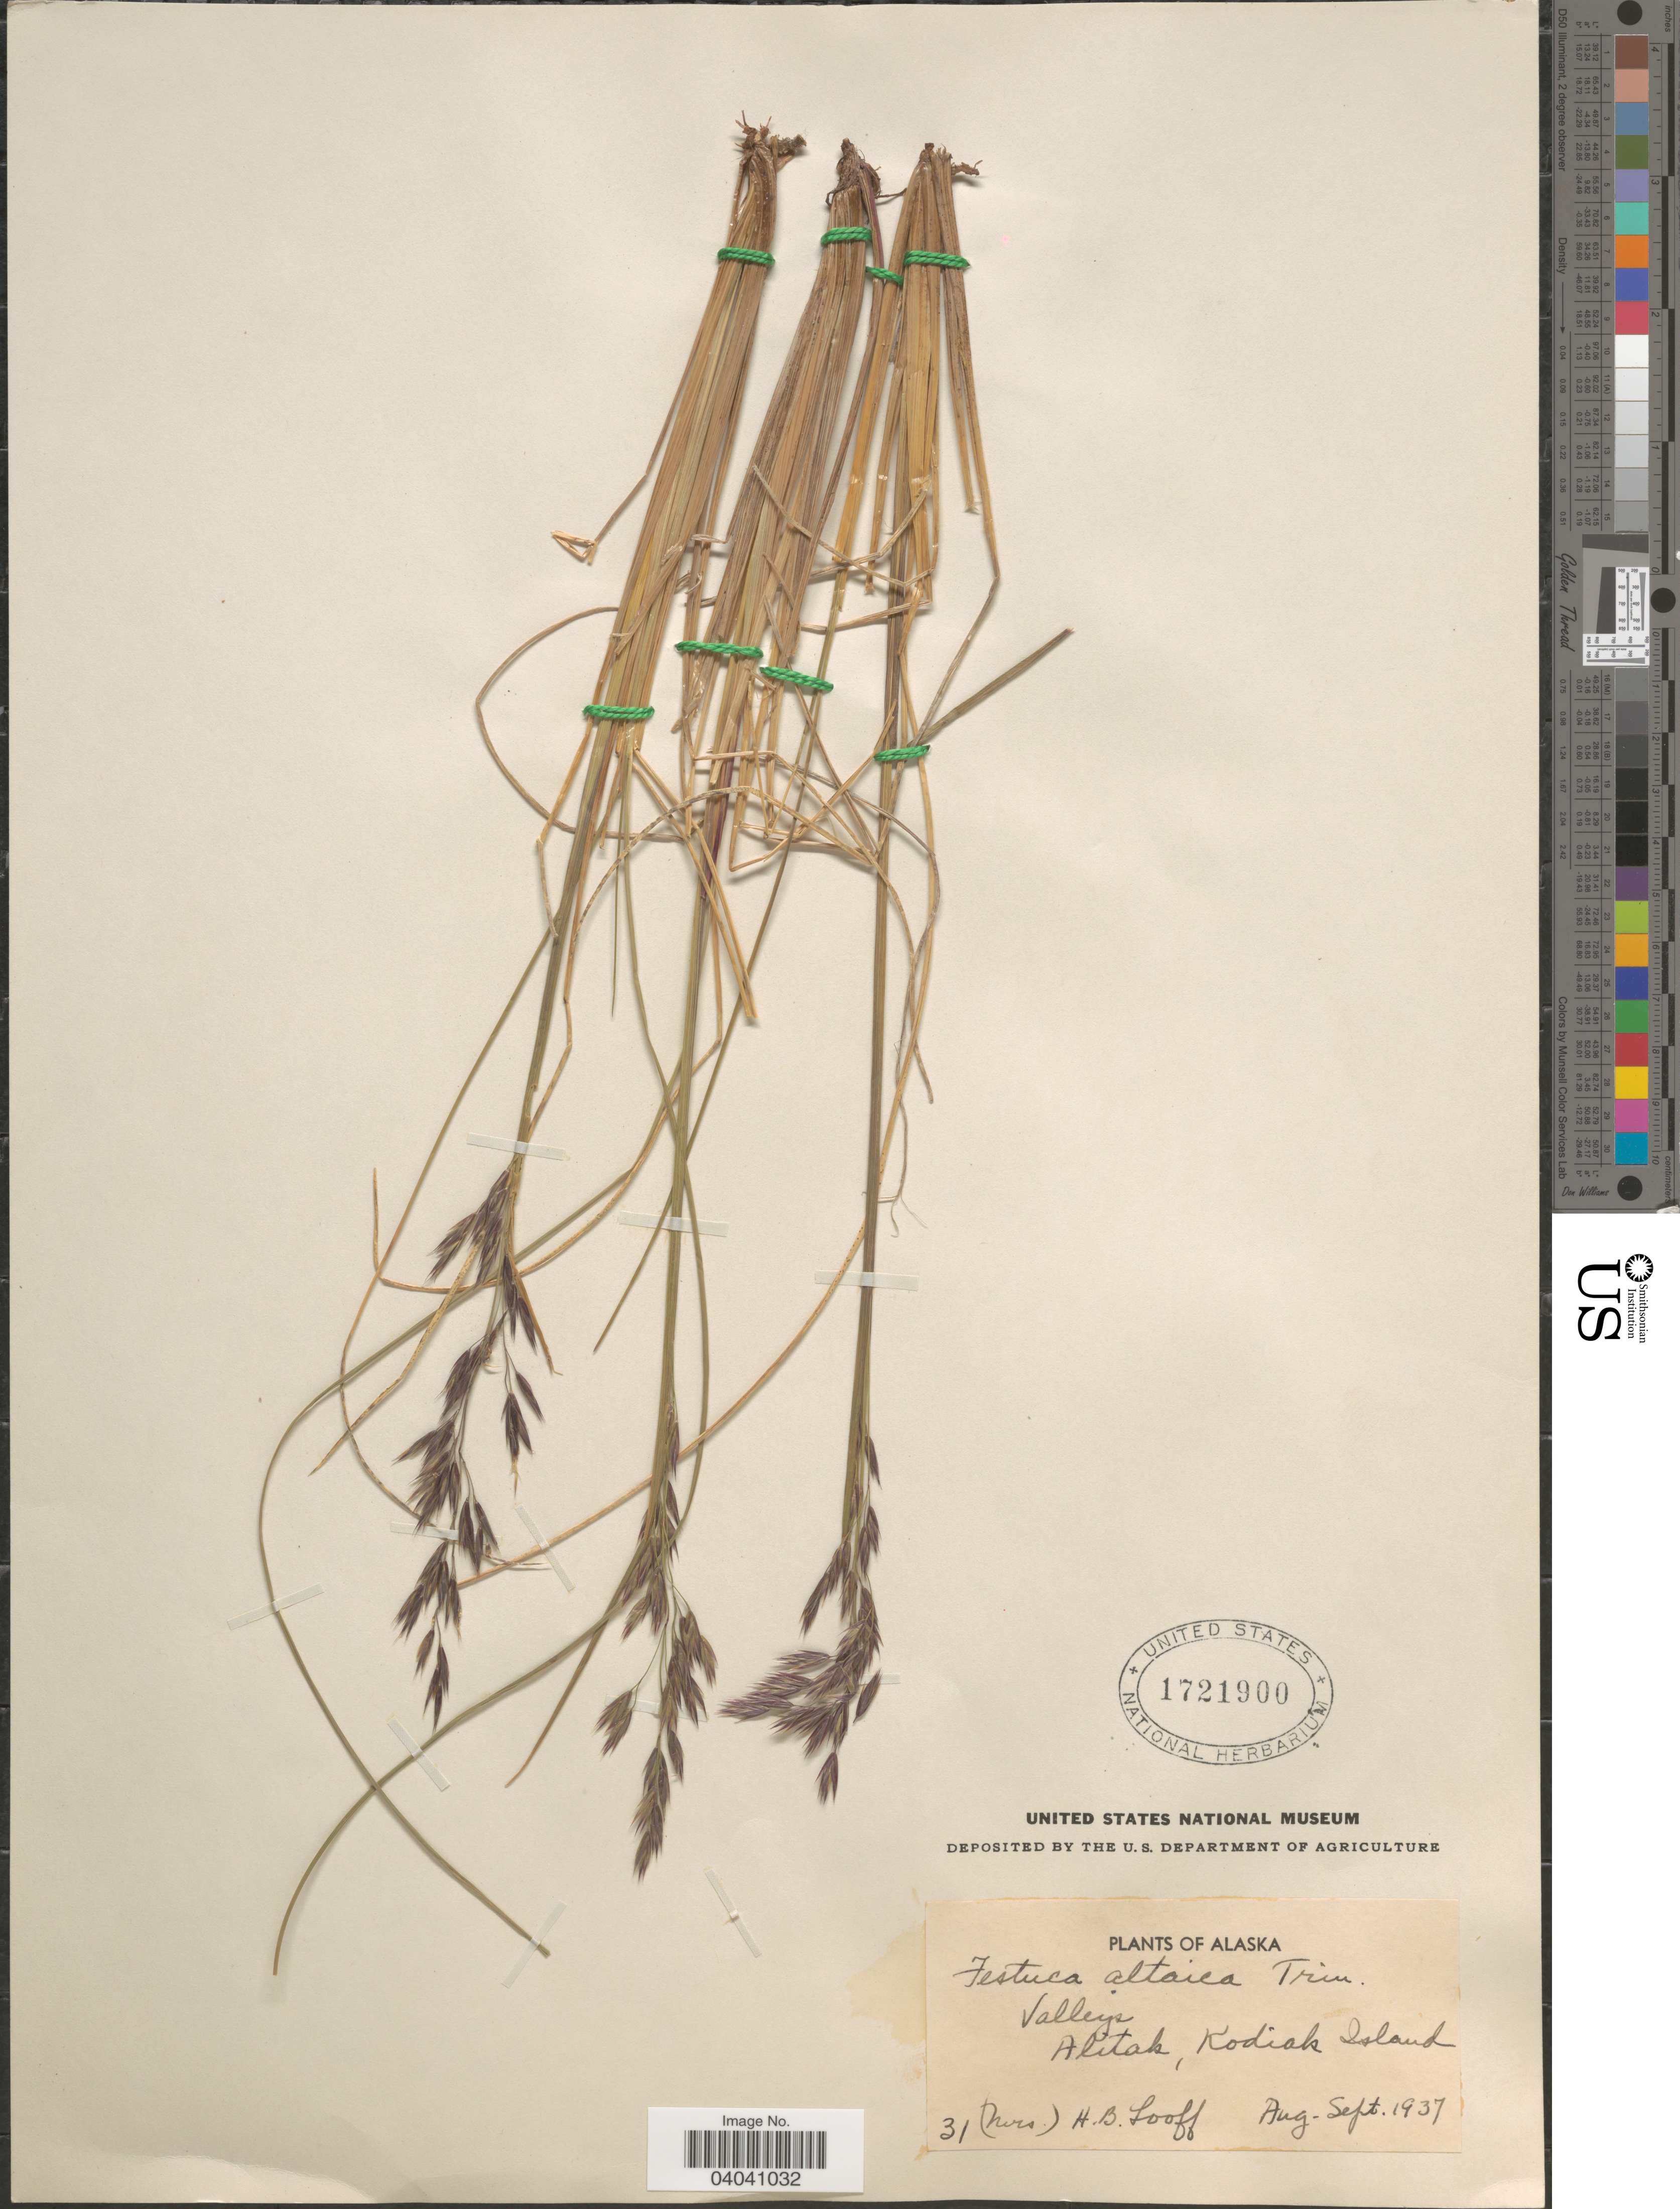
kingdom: Plantae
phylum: Tracheophyta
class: Liliopsida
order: Poales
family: Poaceae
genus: Festuca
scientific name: Festuca altaica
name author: Trin.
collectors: H. Looff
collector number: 31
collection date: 1937-08/1937-09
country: United States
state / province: Alaska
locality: Valleys, Alitak, Kodiak Island.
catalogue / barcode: US 1721900